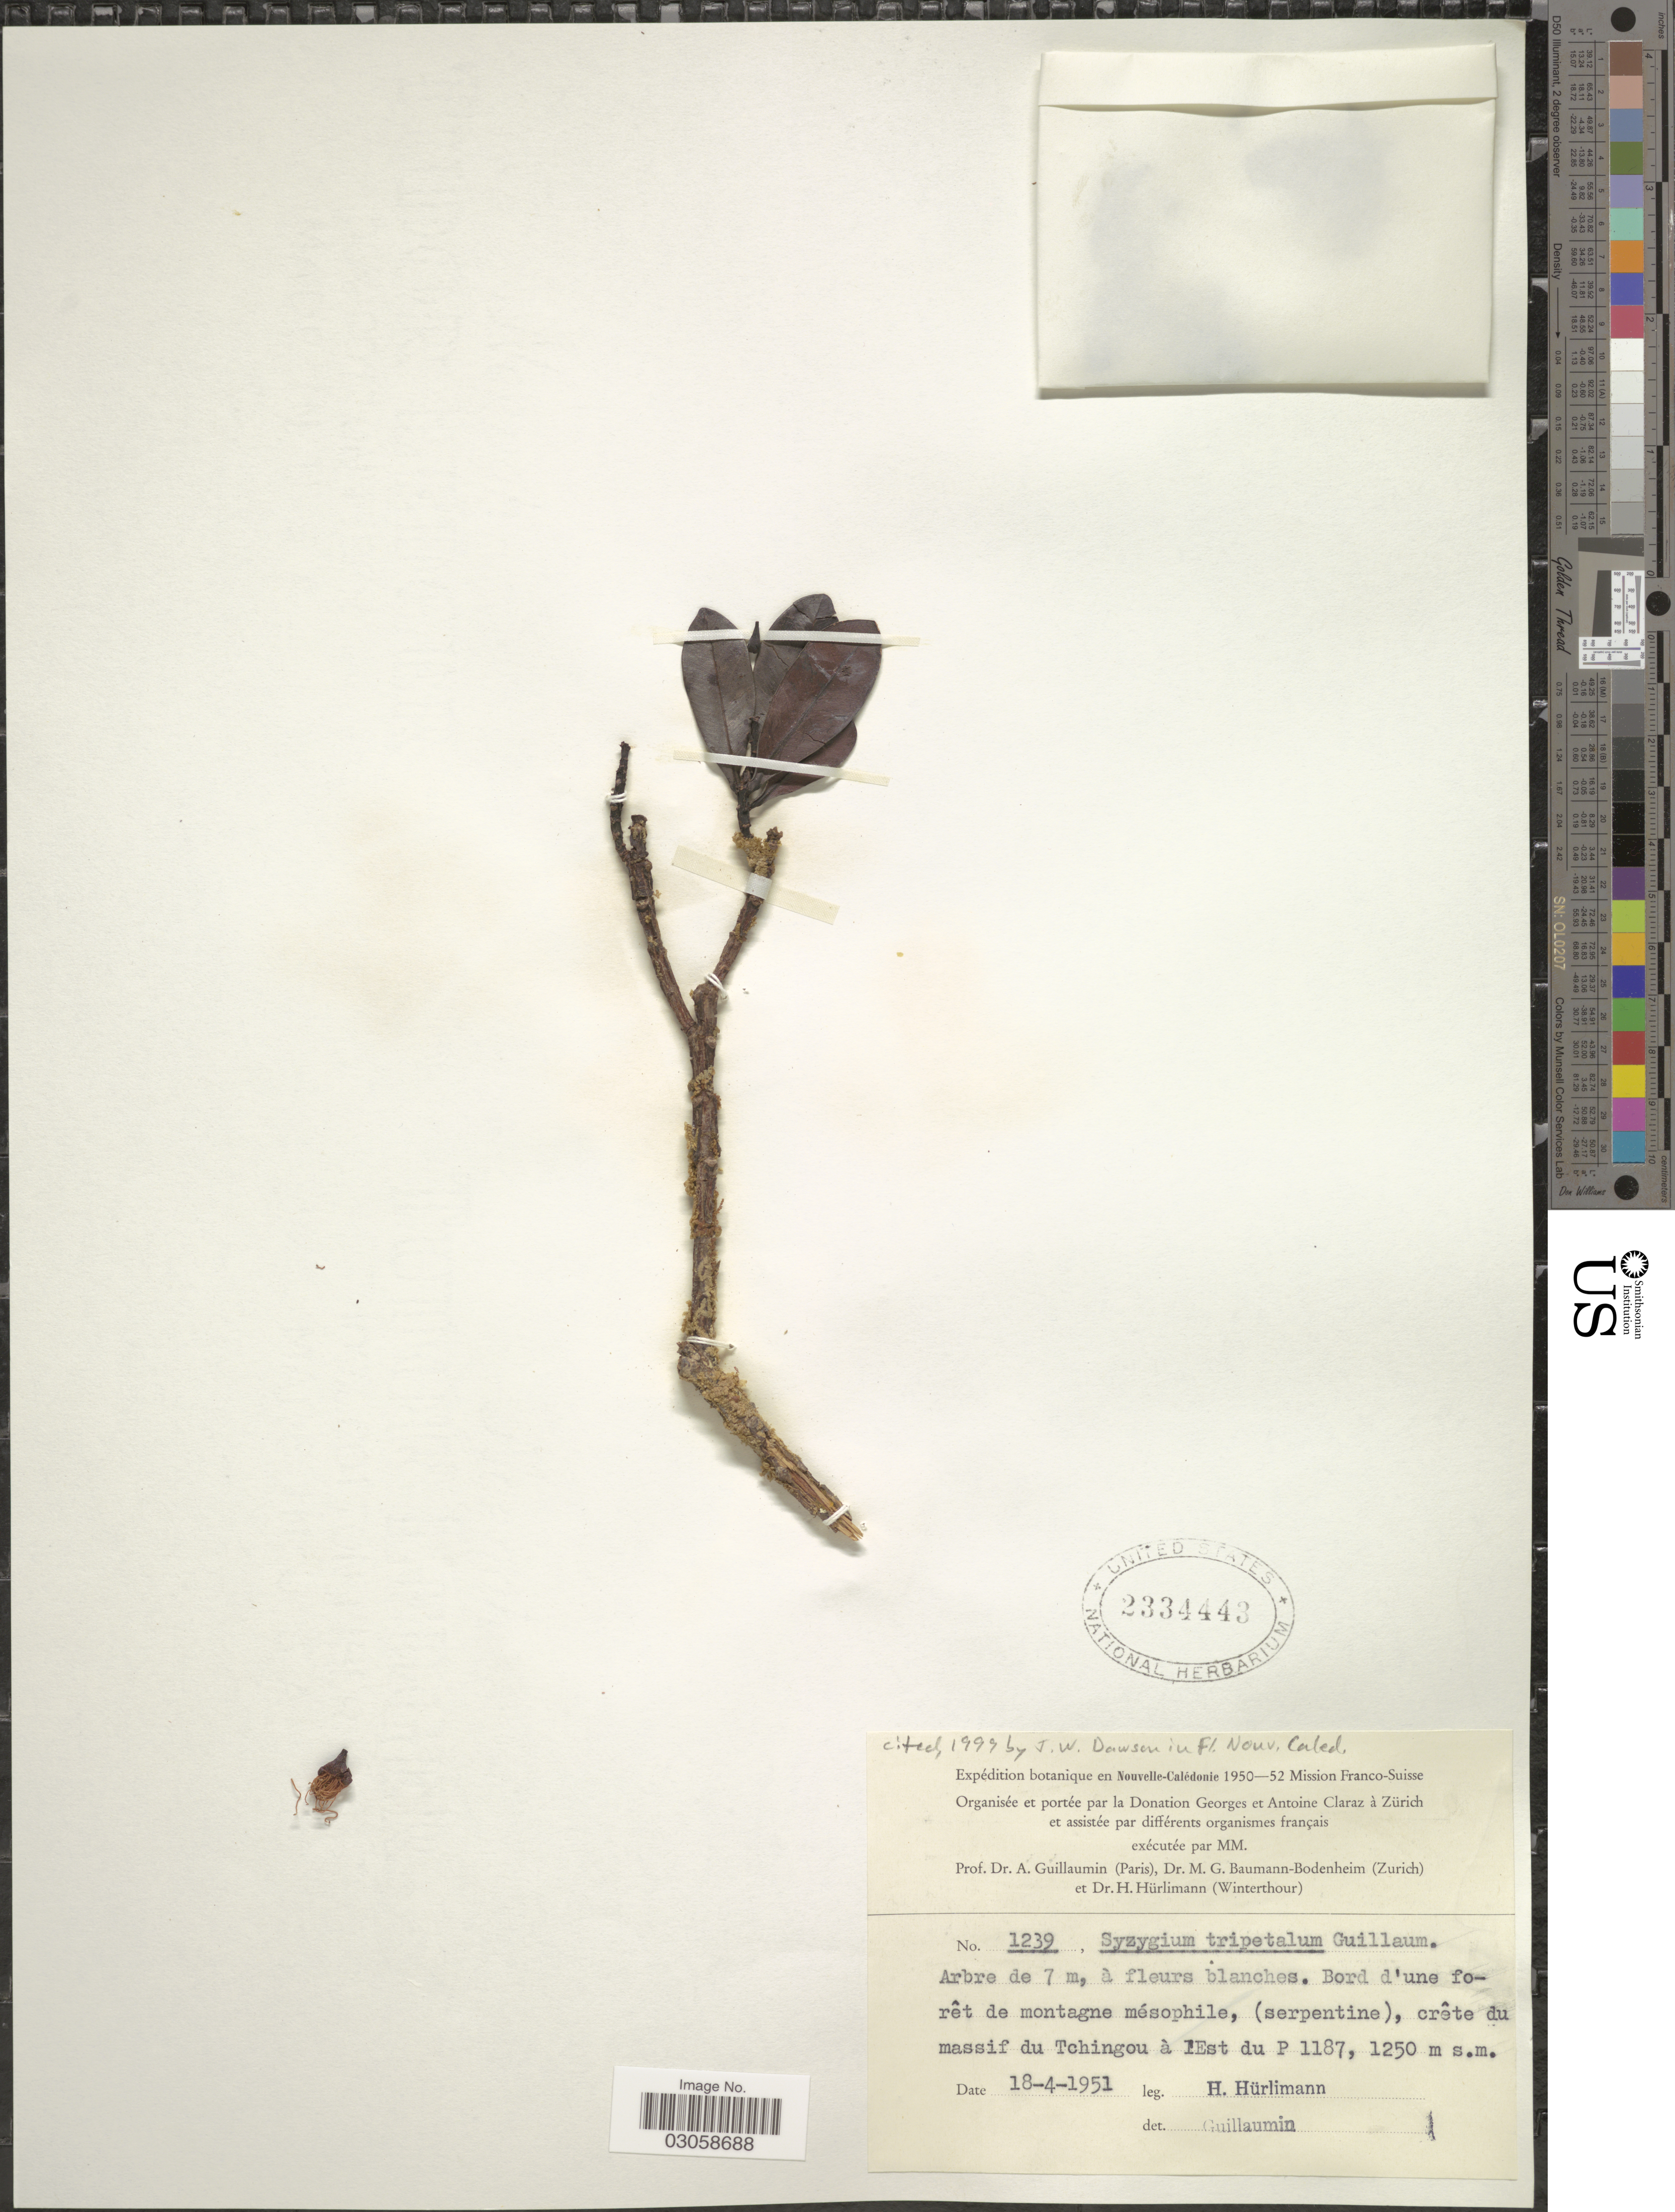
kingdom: Plantae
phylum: Tracheophyta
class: Magnoliopsida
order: Myrtales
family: Myrtaceae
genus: Syzygium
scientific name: Syzygium tripetalum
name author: Guillaumin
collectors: H. Hürlimann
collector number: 1239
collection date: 1951-04-18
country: New Caledonia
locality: Nouvelle-Calédonie. Bord d'une forêt de montagne mésophile, (serpentine), crête du massif du Tchingou à l'Est du P 1187.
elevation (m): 1250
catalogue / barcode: US 2334443